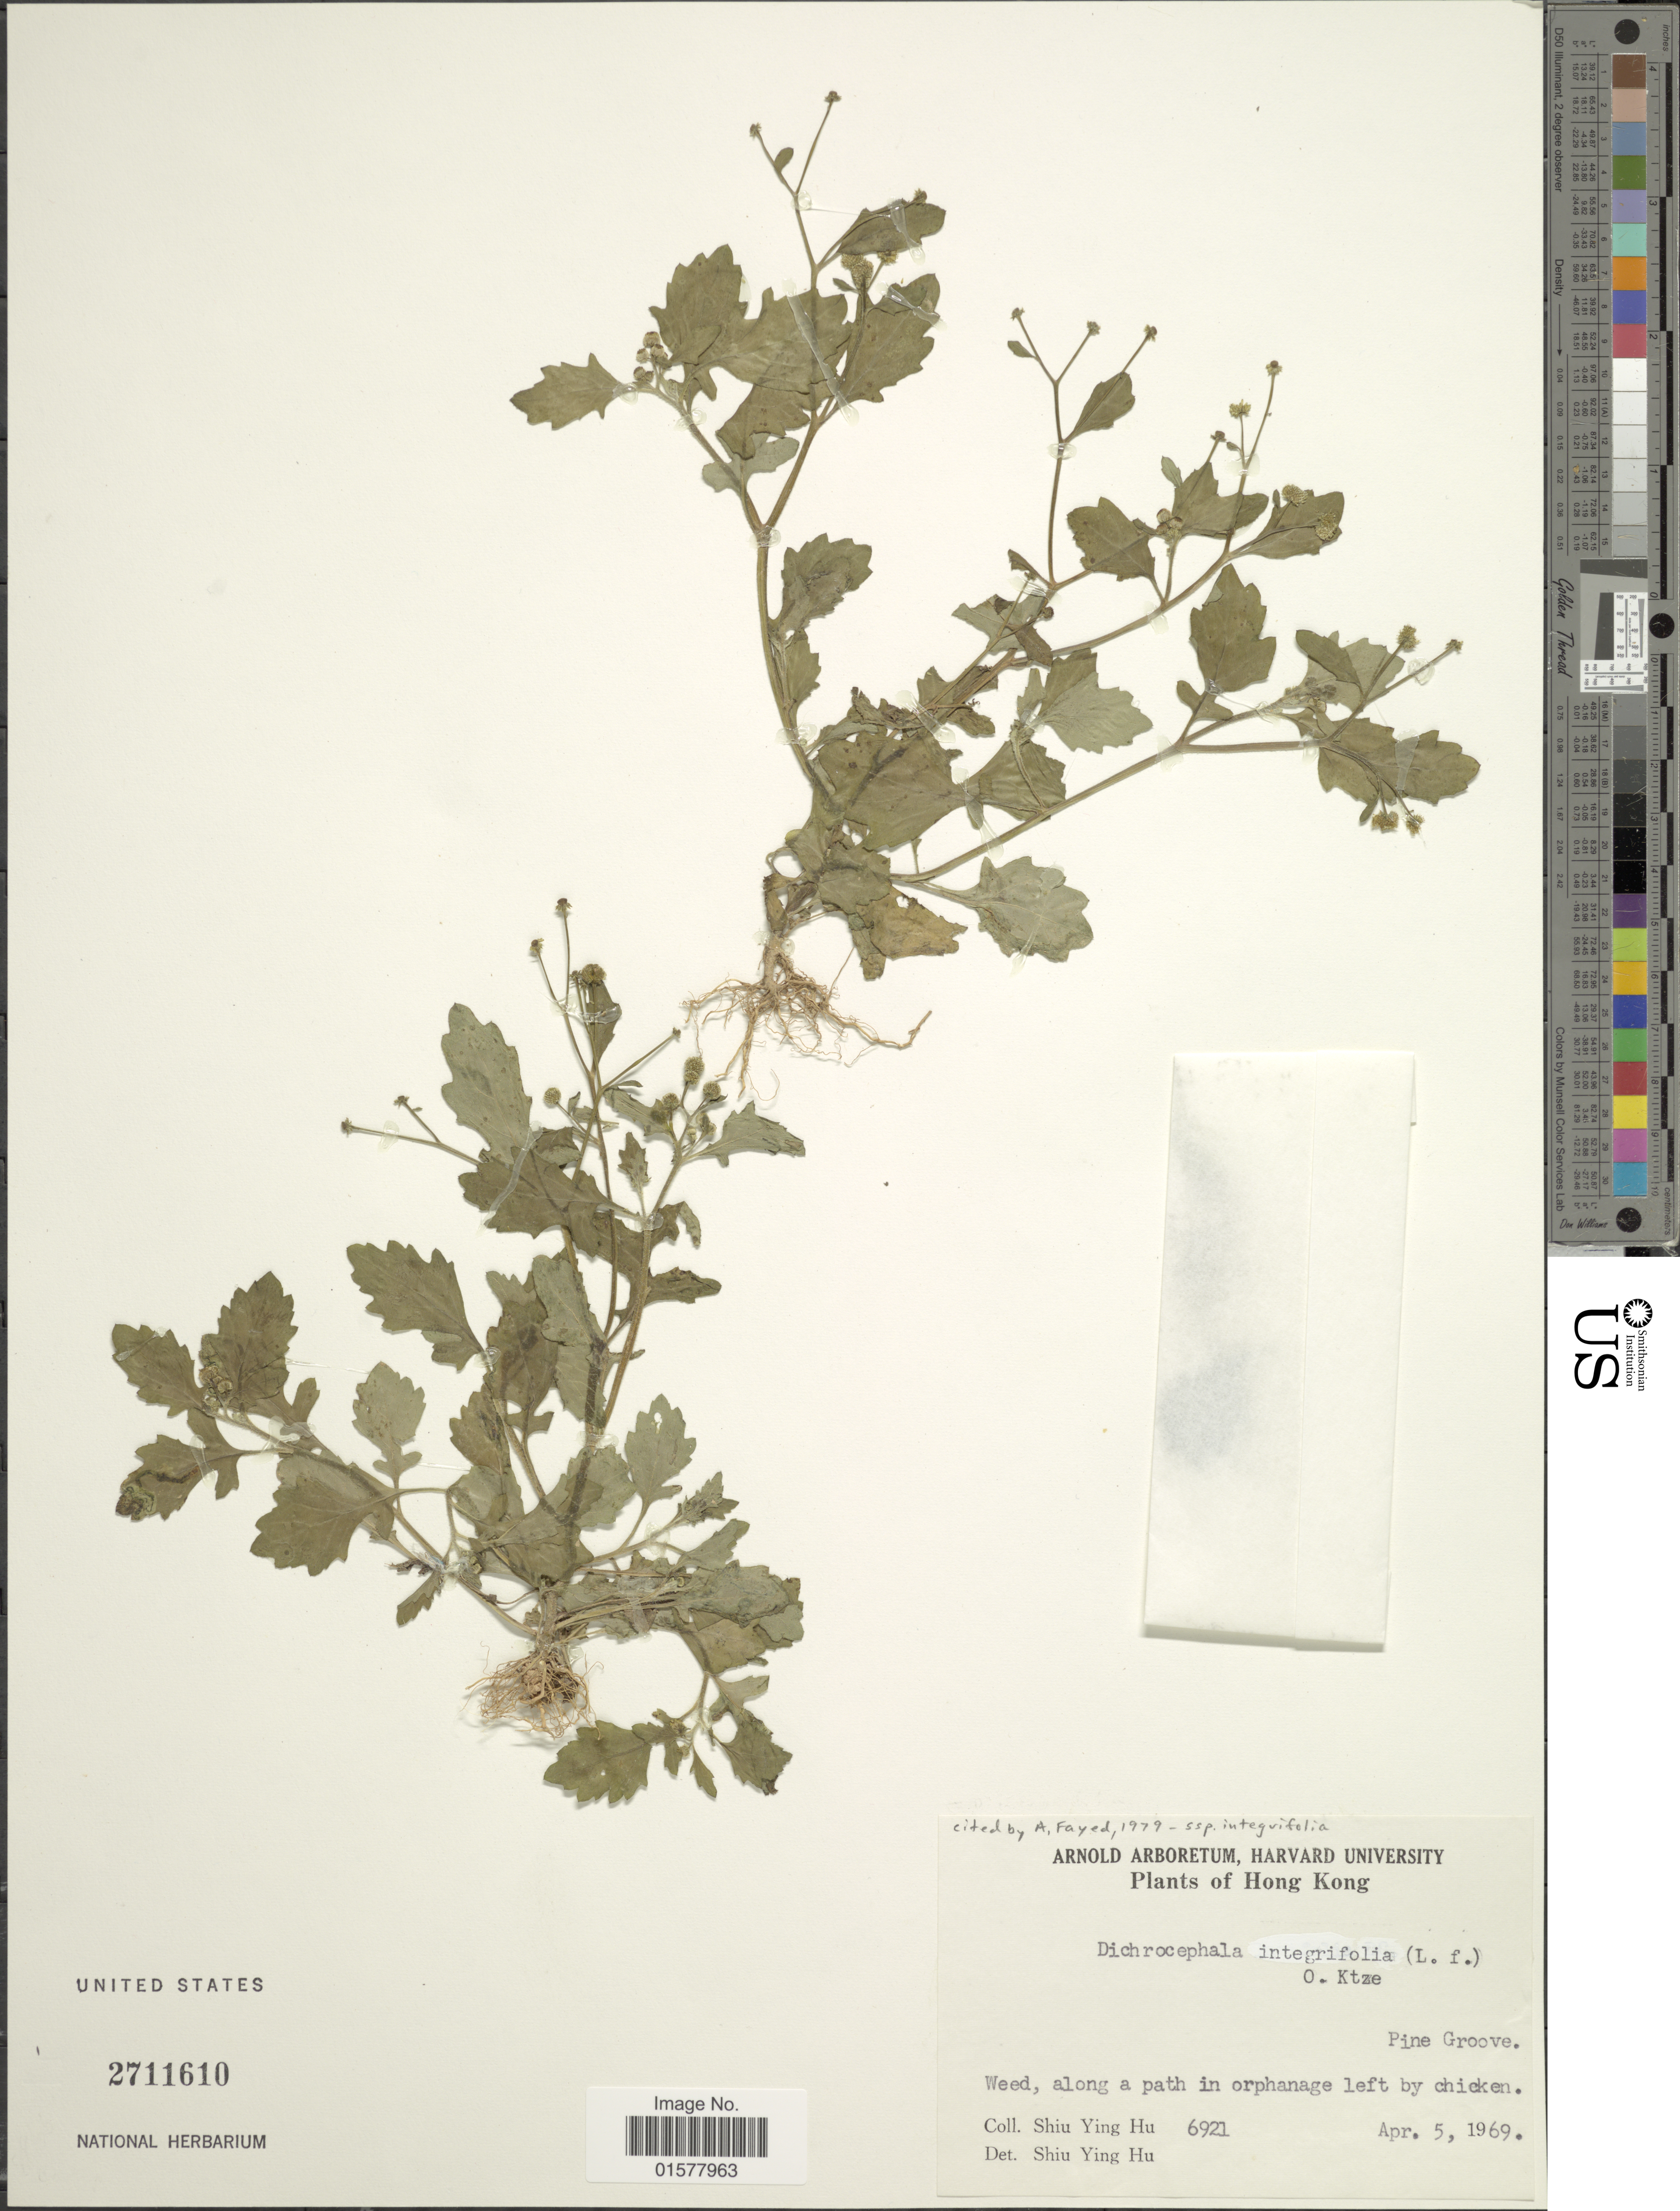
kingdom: Plantae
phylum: Tracheophyta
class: Magnoliopsida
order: Asterales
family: Asteraceae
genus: Dichrocephala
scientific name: Dichrocephala integrifolia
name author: (L. f.) Kuntze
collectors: S. Y. Hu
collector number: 6921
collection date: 1969-04-05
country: China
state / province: Hong Kong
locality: Weed, along a path in orphanage left by chicken, Pine Groove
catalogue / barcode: US 2711610